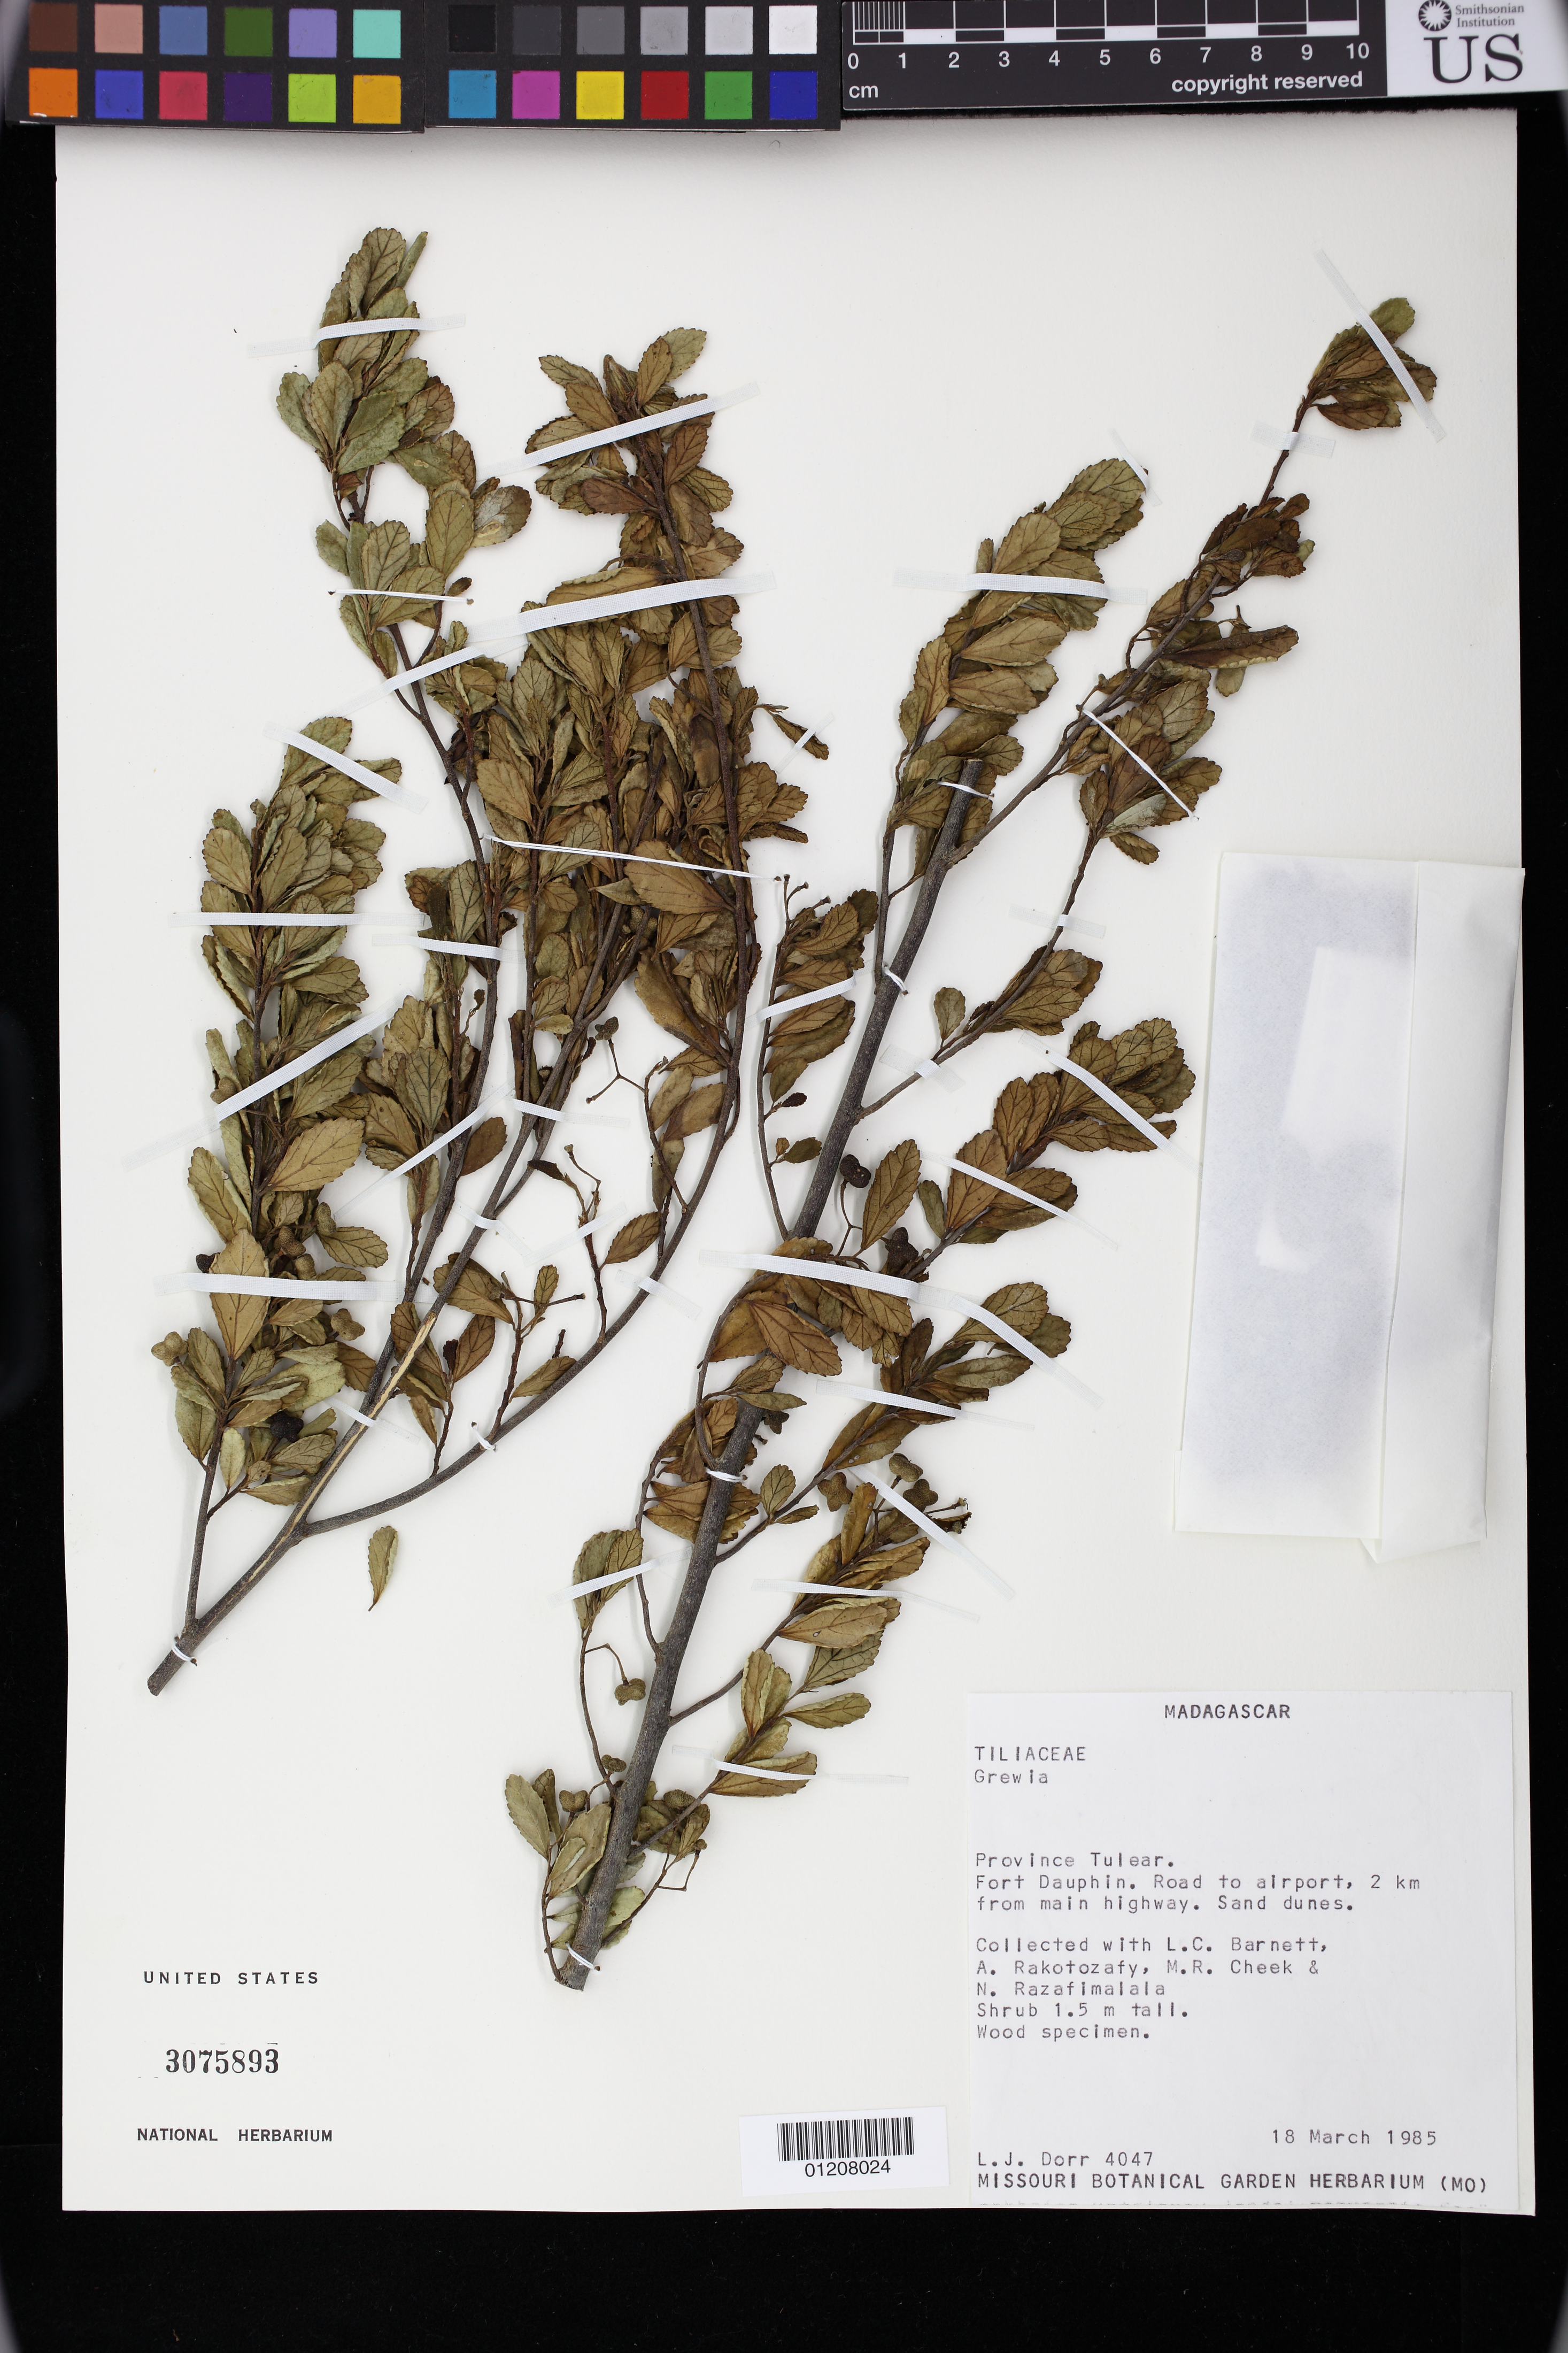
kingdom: Plantae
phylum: Tracheophyta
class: Magnoliopsida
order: Malvales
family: Malvaceae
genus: Grewia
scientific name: Grewia cuneifolia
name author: Juss.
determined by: Jourdain-Fievet, L.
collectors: L. J. Dorr, L. C. Barnett, A. Rakotozafy, M. Cheek & N. Razafimalala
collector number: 4047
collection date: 1985-03-18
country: Madagascar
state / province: Anosy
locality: Province Tulear. Fort Dauphin. Road to airport, 2 km from main highway. Sand dunes.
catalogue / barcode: US 3075893